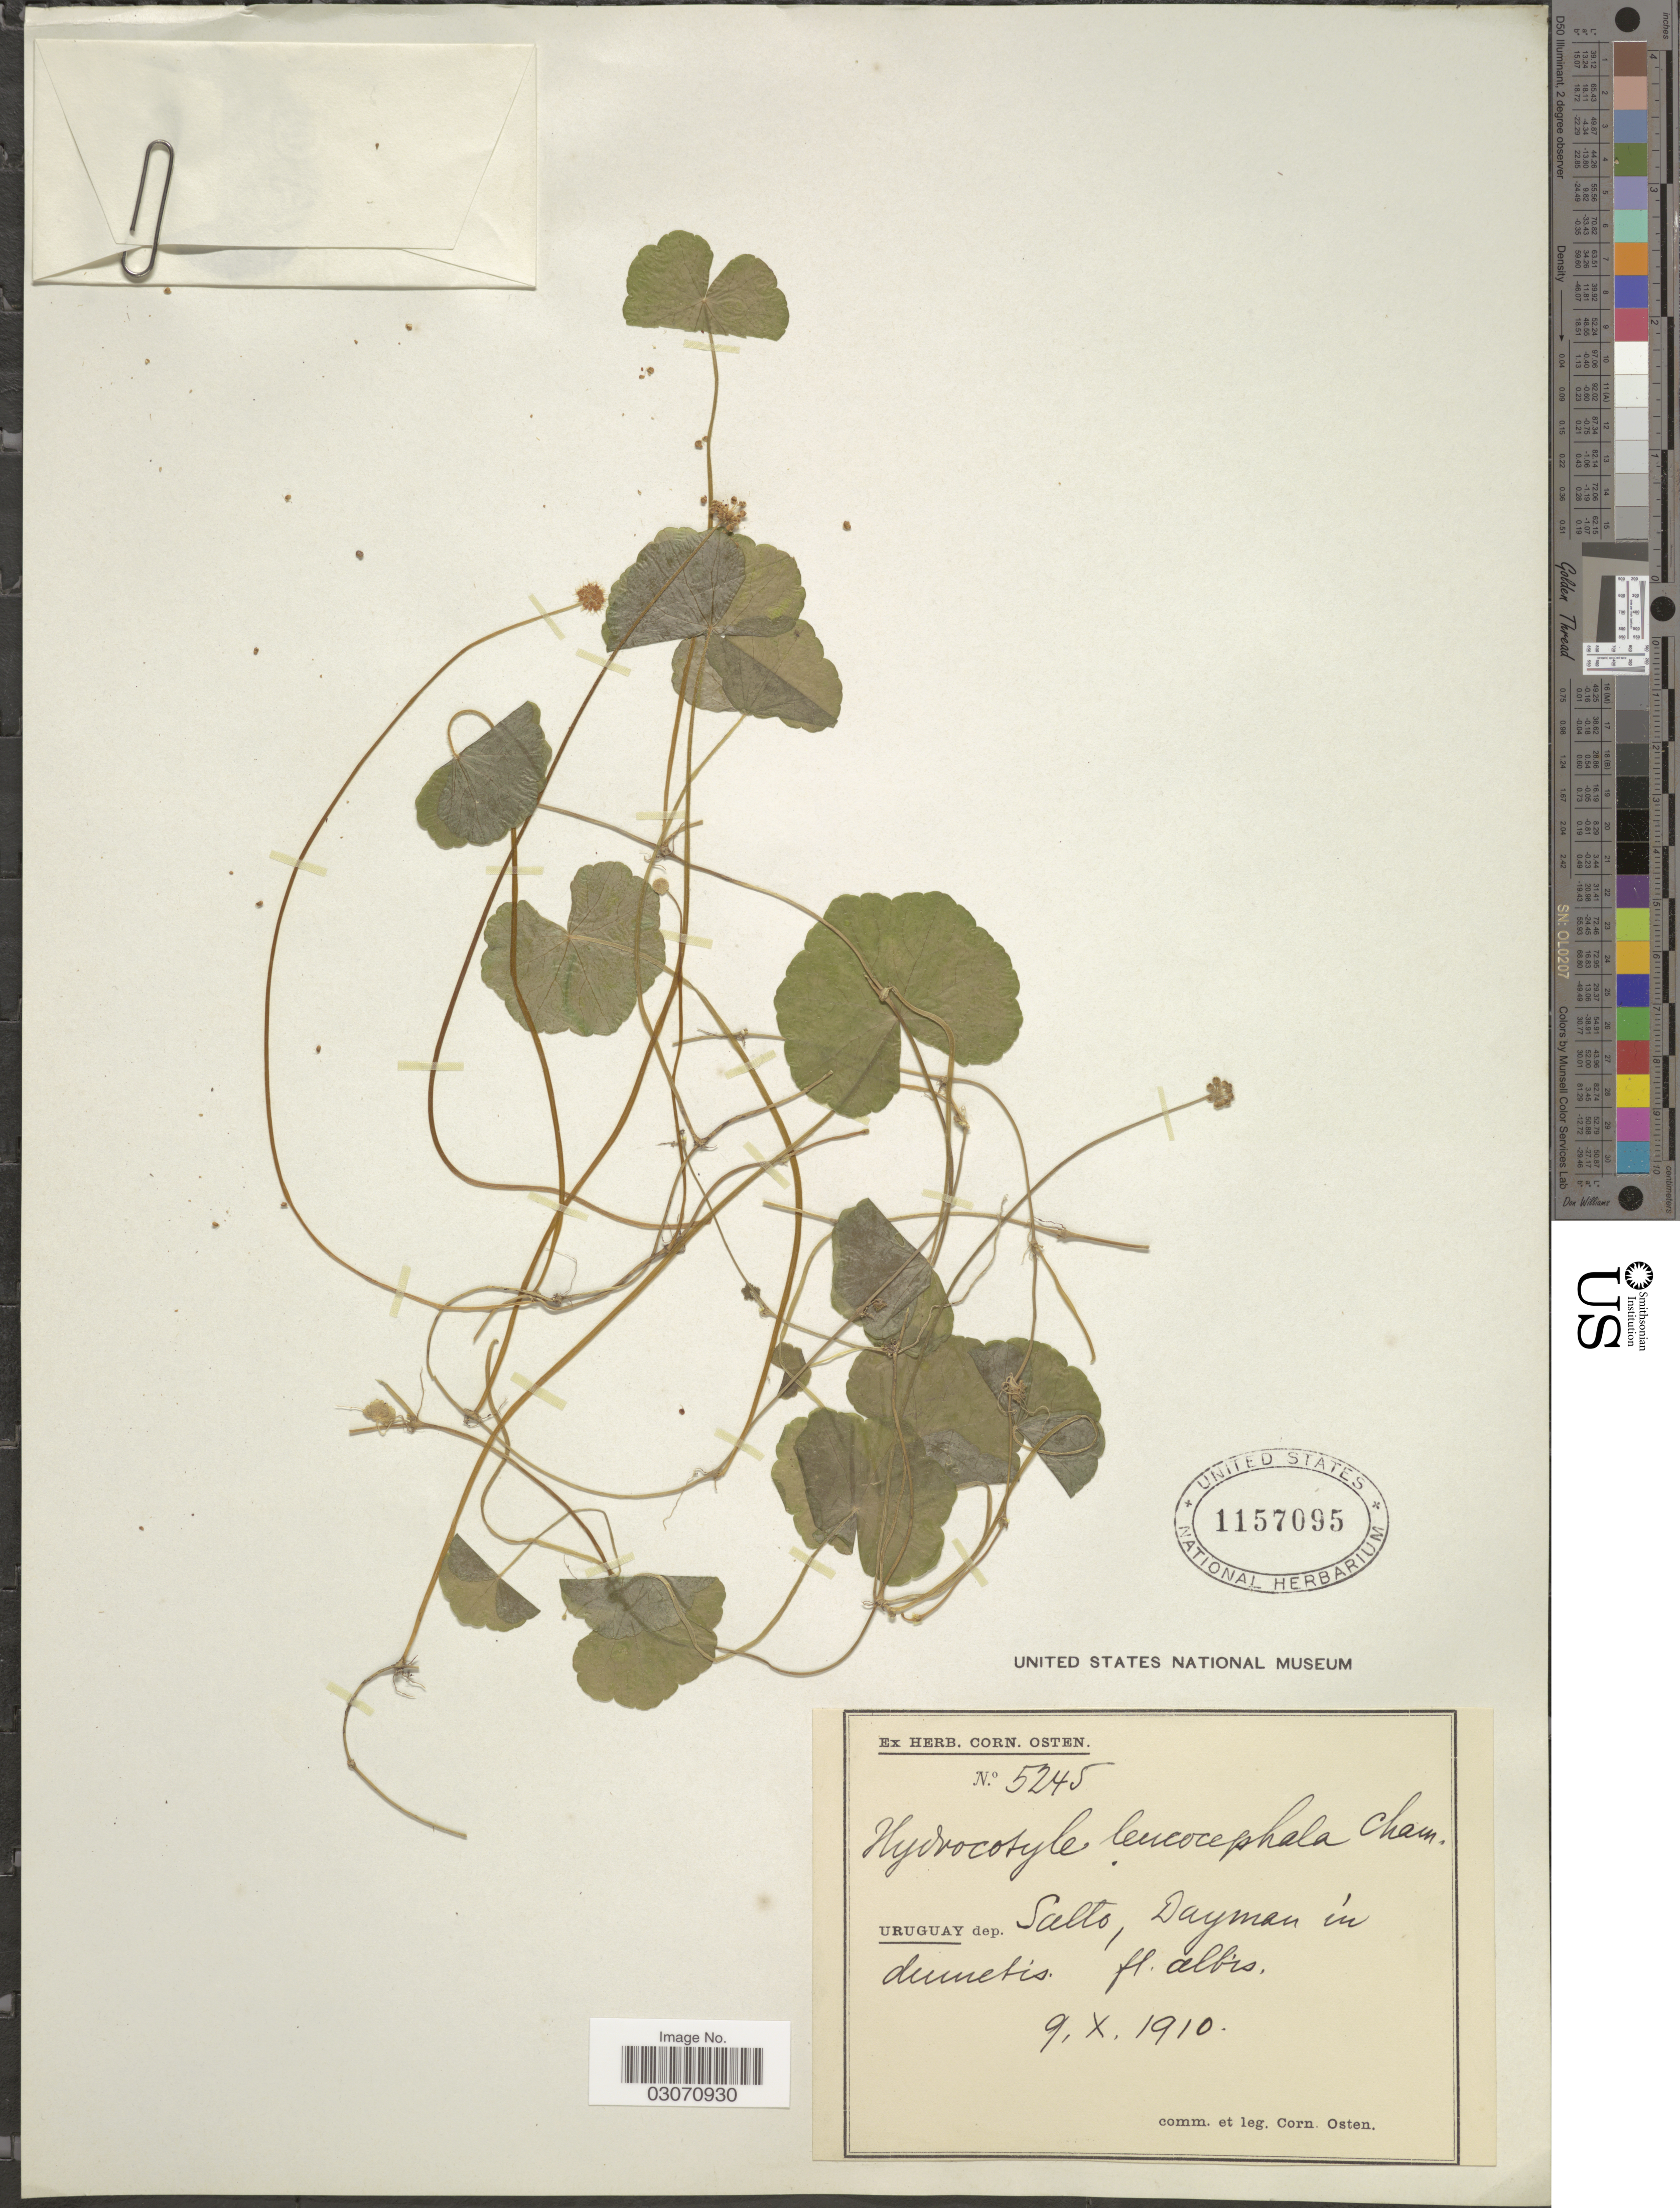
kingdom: Plantae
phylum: Tracheophyta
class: Magnoliopsida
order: Apiales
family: Araliaceae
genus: Hydrocotyle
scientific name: Hydrocotyle leucocephala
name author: Cham. & Schltdl.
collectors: C. Osten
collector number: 5245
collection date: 1910-10-09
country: Uruguay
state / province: Salto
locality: Daymen in dumetis.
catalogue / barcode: US 1157095